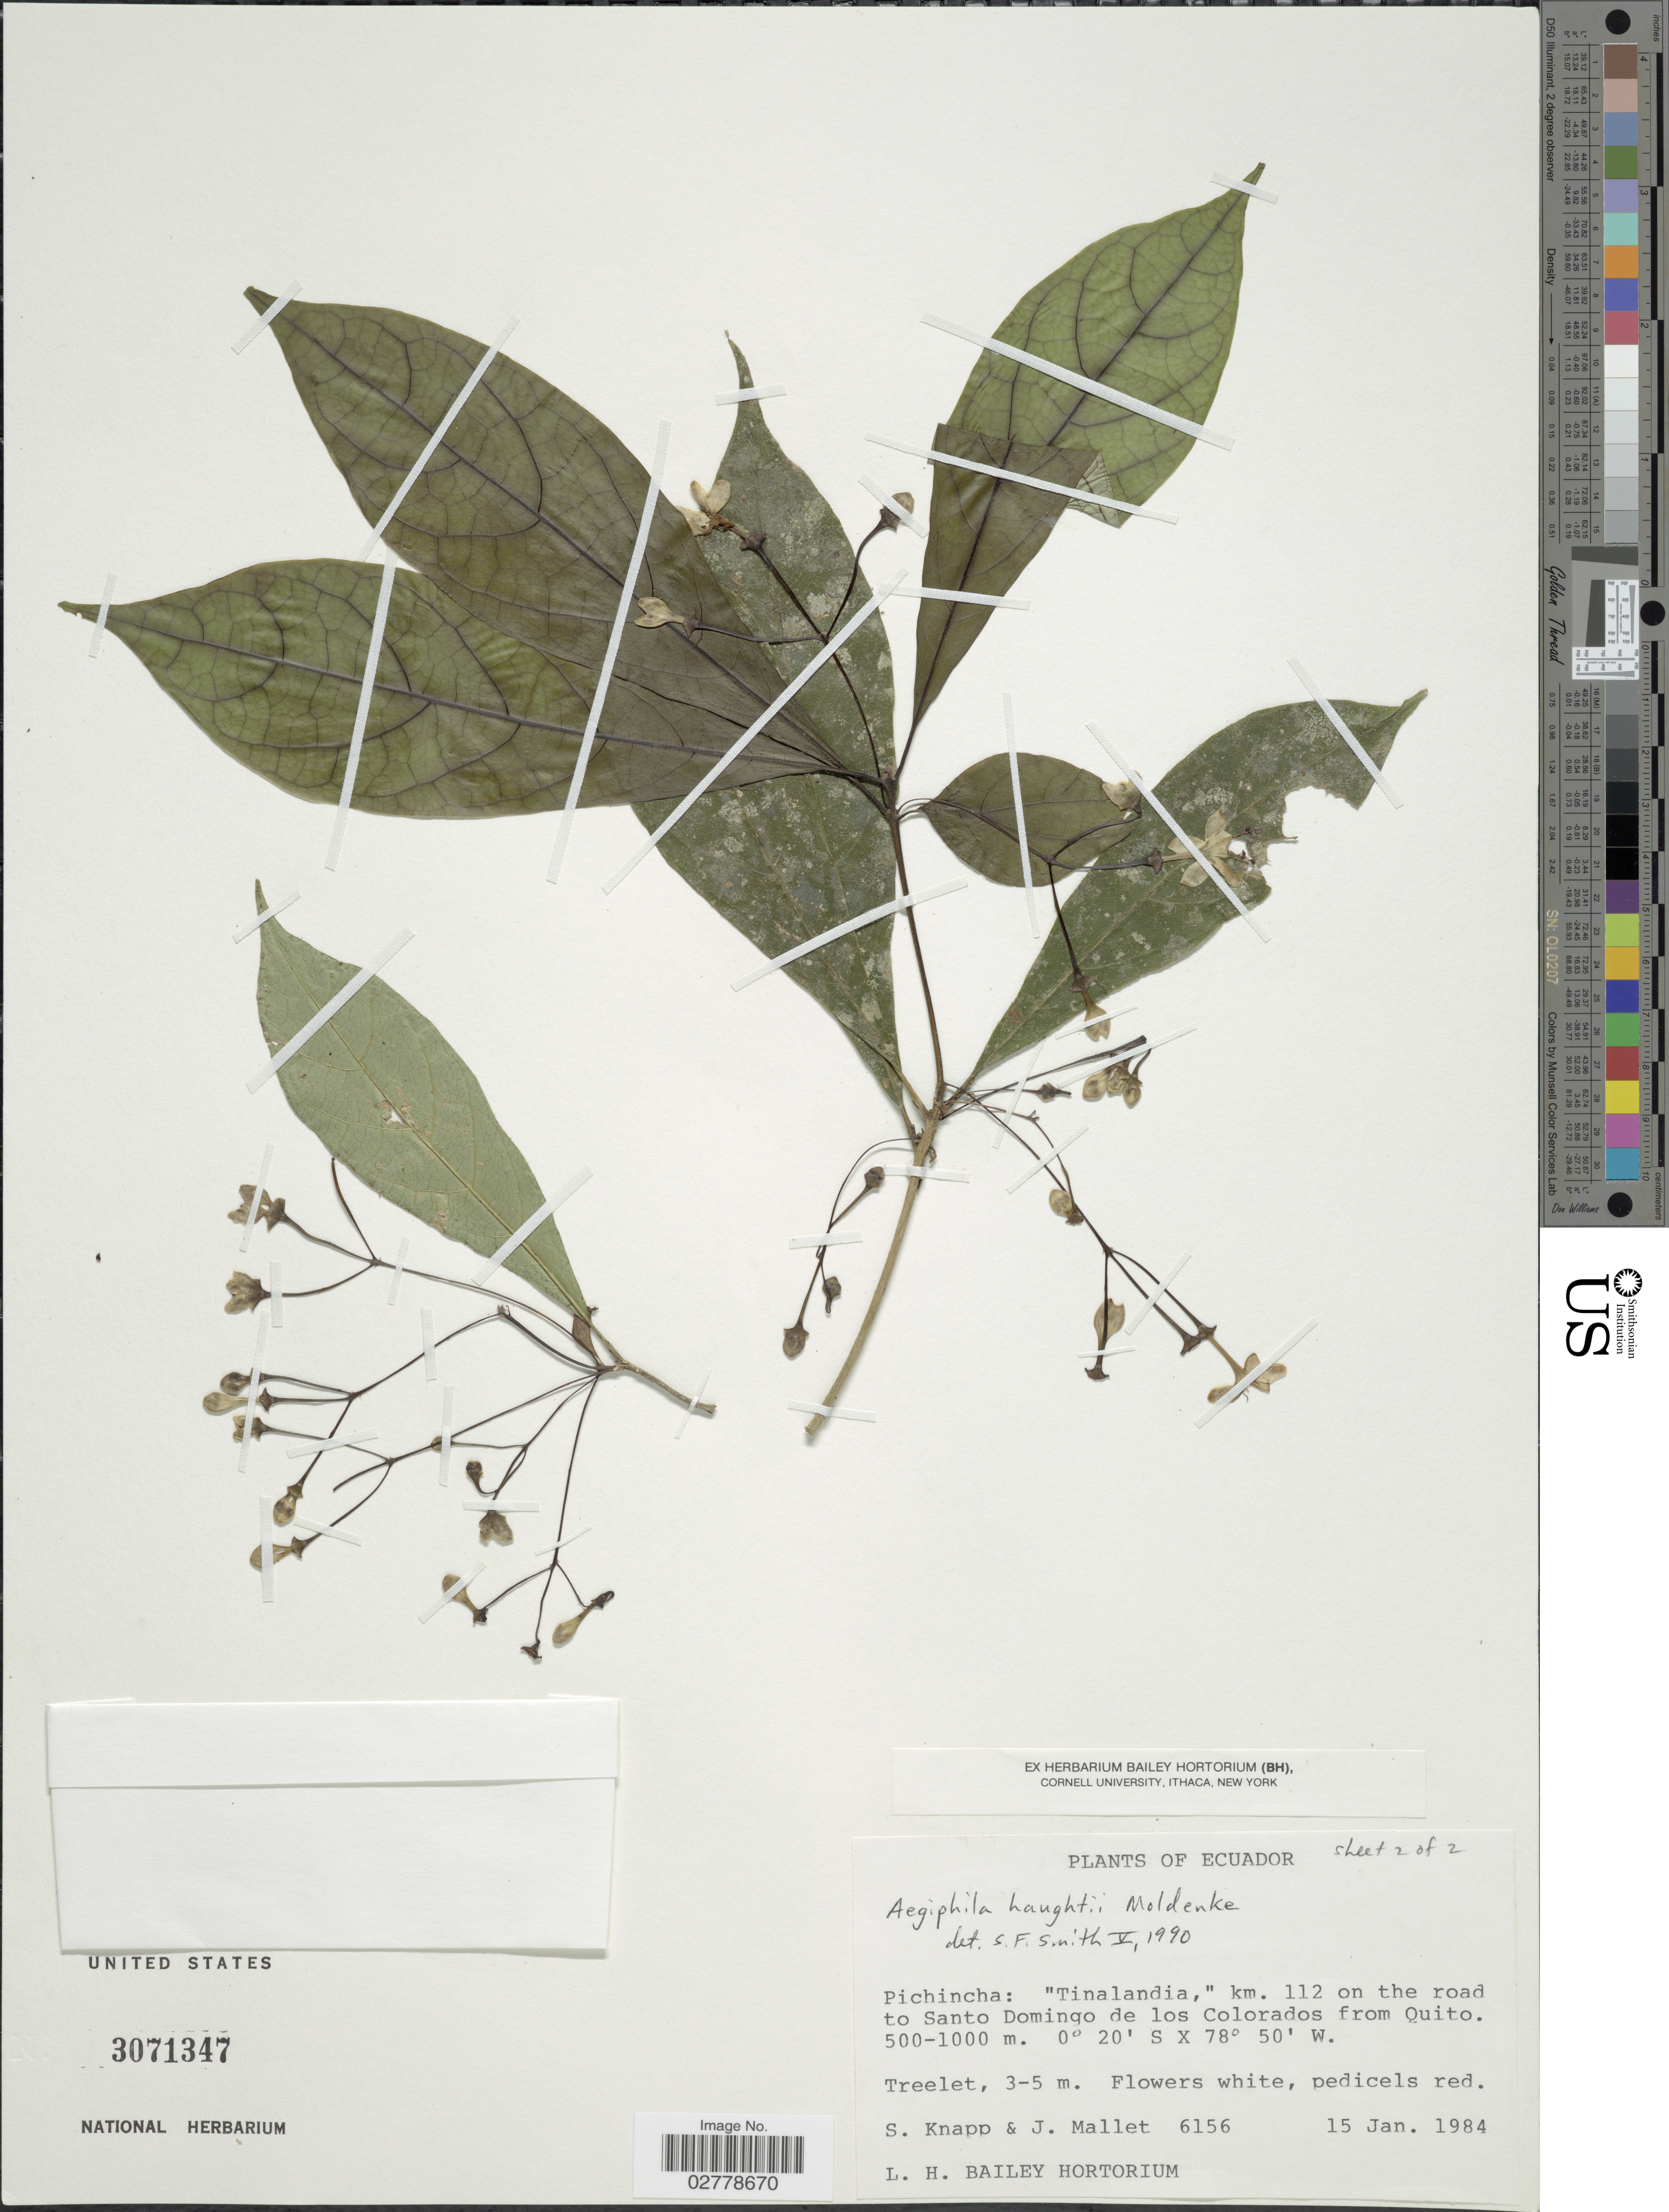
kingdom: Plantae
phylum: Tracheophyta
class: Magnoliopsida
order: Lamiales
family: Lamiaceae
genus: Aegiphila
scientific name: Aegiphila haughtii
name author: Moldenke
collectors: S. Knapp & J. Mallett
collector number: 6156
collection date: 1984-01-15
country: Ecuador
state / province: Pichincha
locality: Tinalandia,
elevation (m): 500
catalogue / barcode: US 3071347